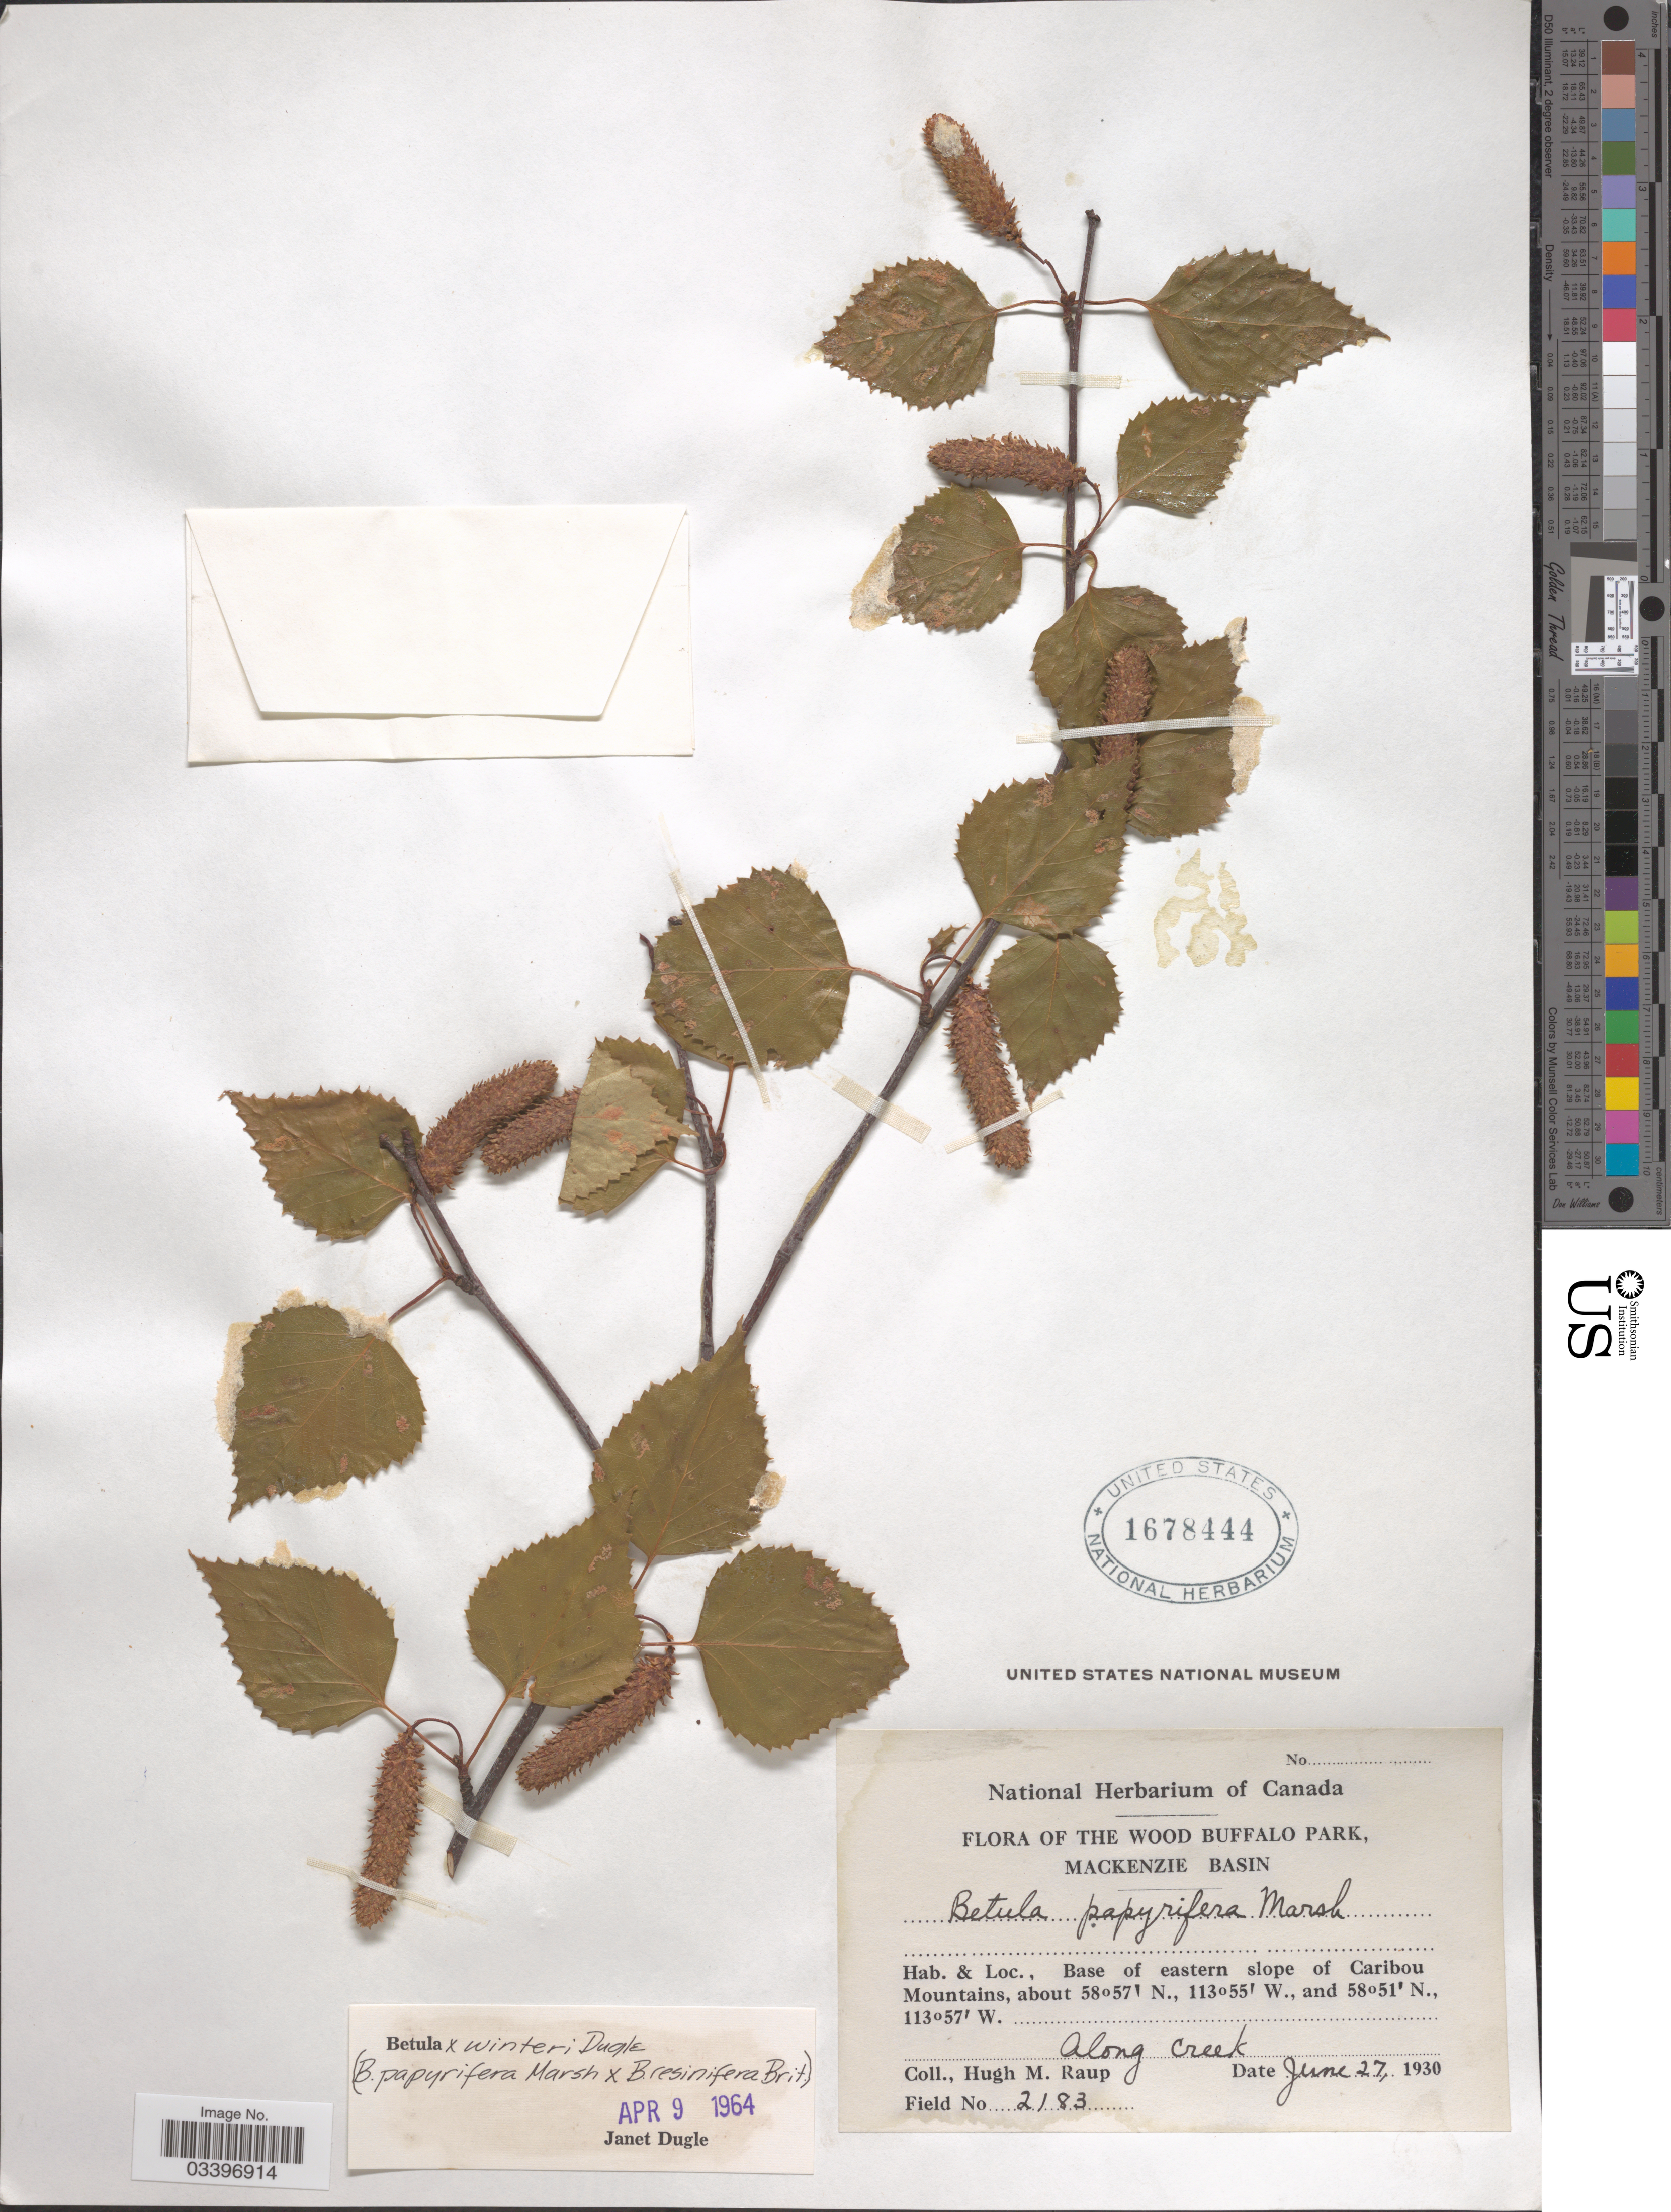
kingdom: Plantae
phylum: Tracheophyta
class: Magnoliopsida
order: Fagales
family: Betulaceae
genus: Betula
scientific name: Betula x winteri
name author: Dugle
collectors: H. Raup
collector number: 2183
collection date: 1930-06-27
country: Canada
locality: The Wood Buffalo Park, Mackenzie Basin. Base of eastern slope of Caribou Mountains. Along creek.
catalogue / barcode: US 1678444